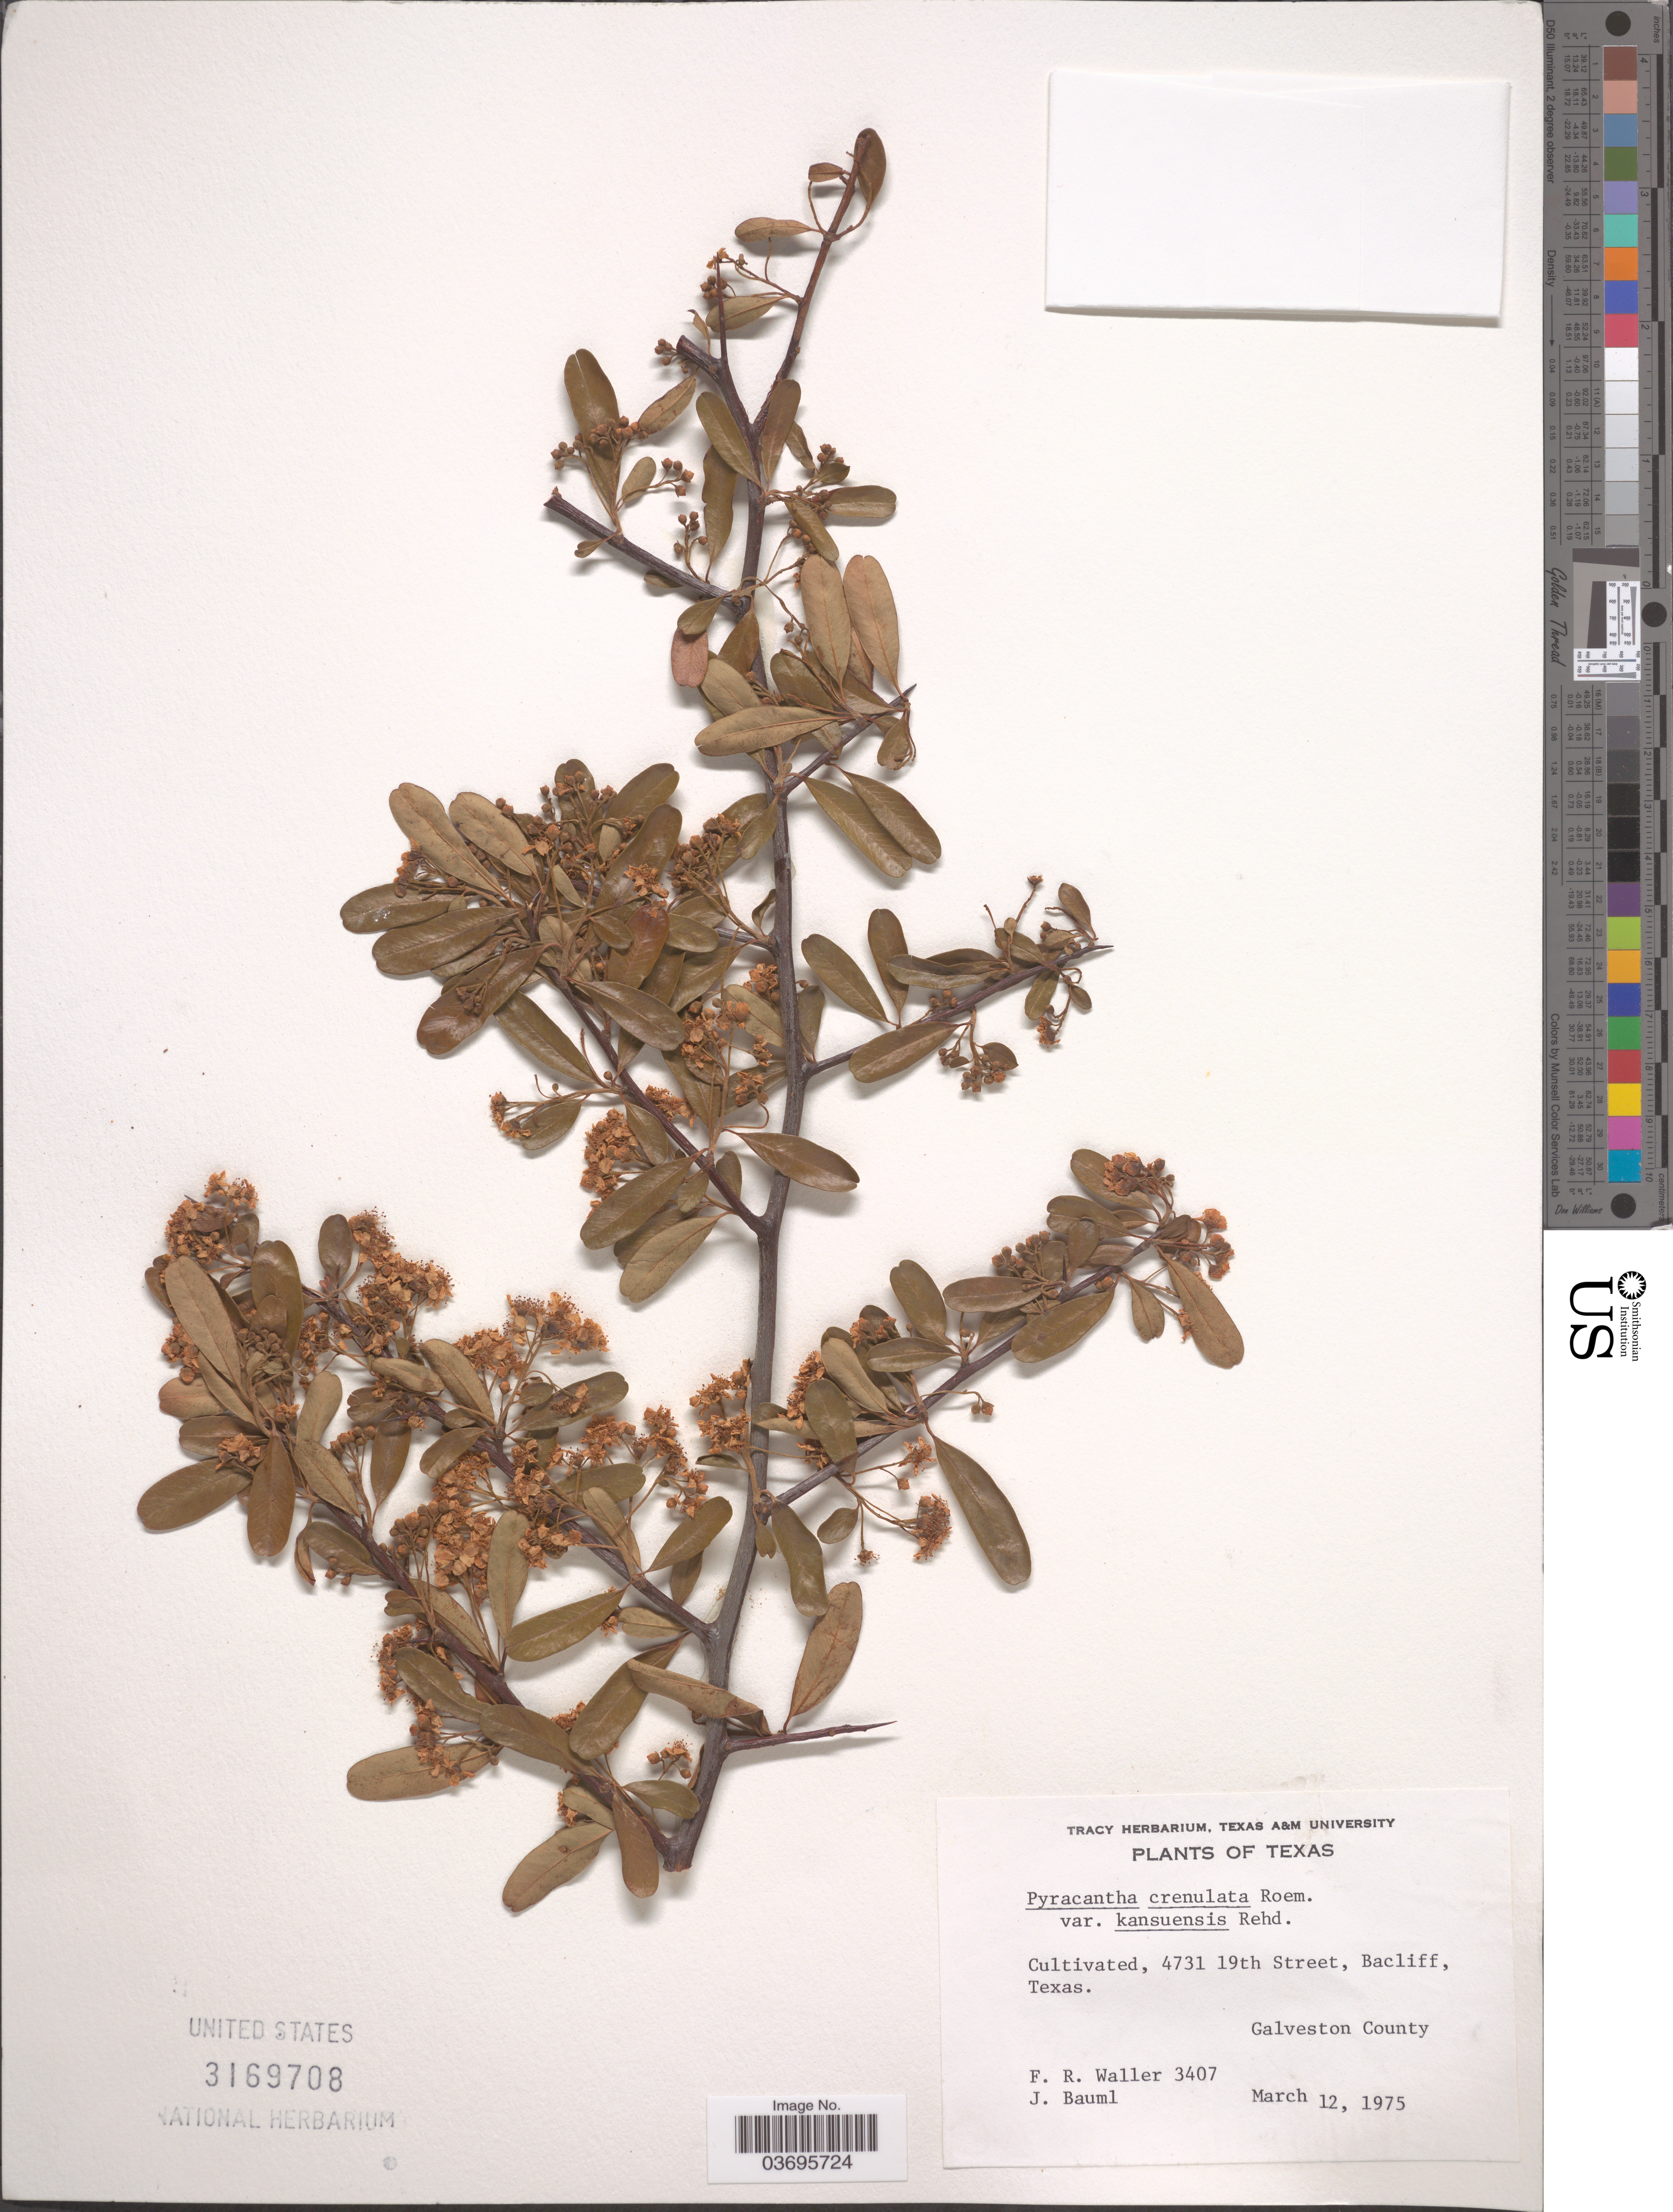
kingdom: Plantae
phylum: Tracheophyta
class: Magnoliopsida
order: Rosales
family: Rosaceae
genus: Pyracantha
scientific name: Pyracantha crenulata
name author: (D. Don) M. Roem.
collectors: F. R. Waller & J. Bauml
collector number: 3407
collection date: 1975-03-12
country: United States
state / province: Texas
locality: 4731 19th Street, Bacliff, Galveston County.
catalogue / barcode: US 3169708